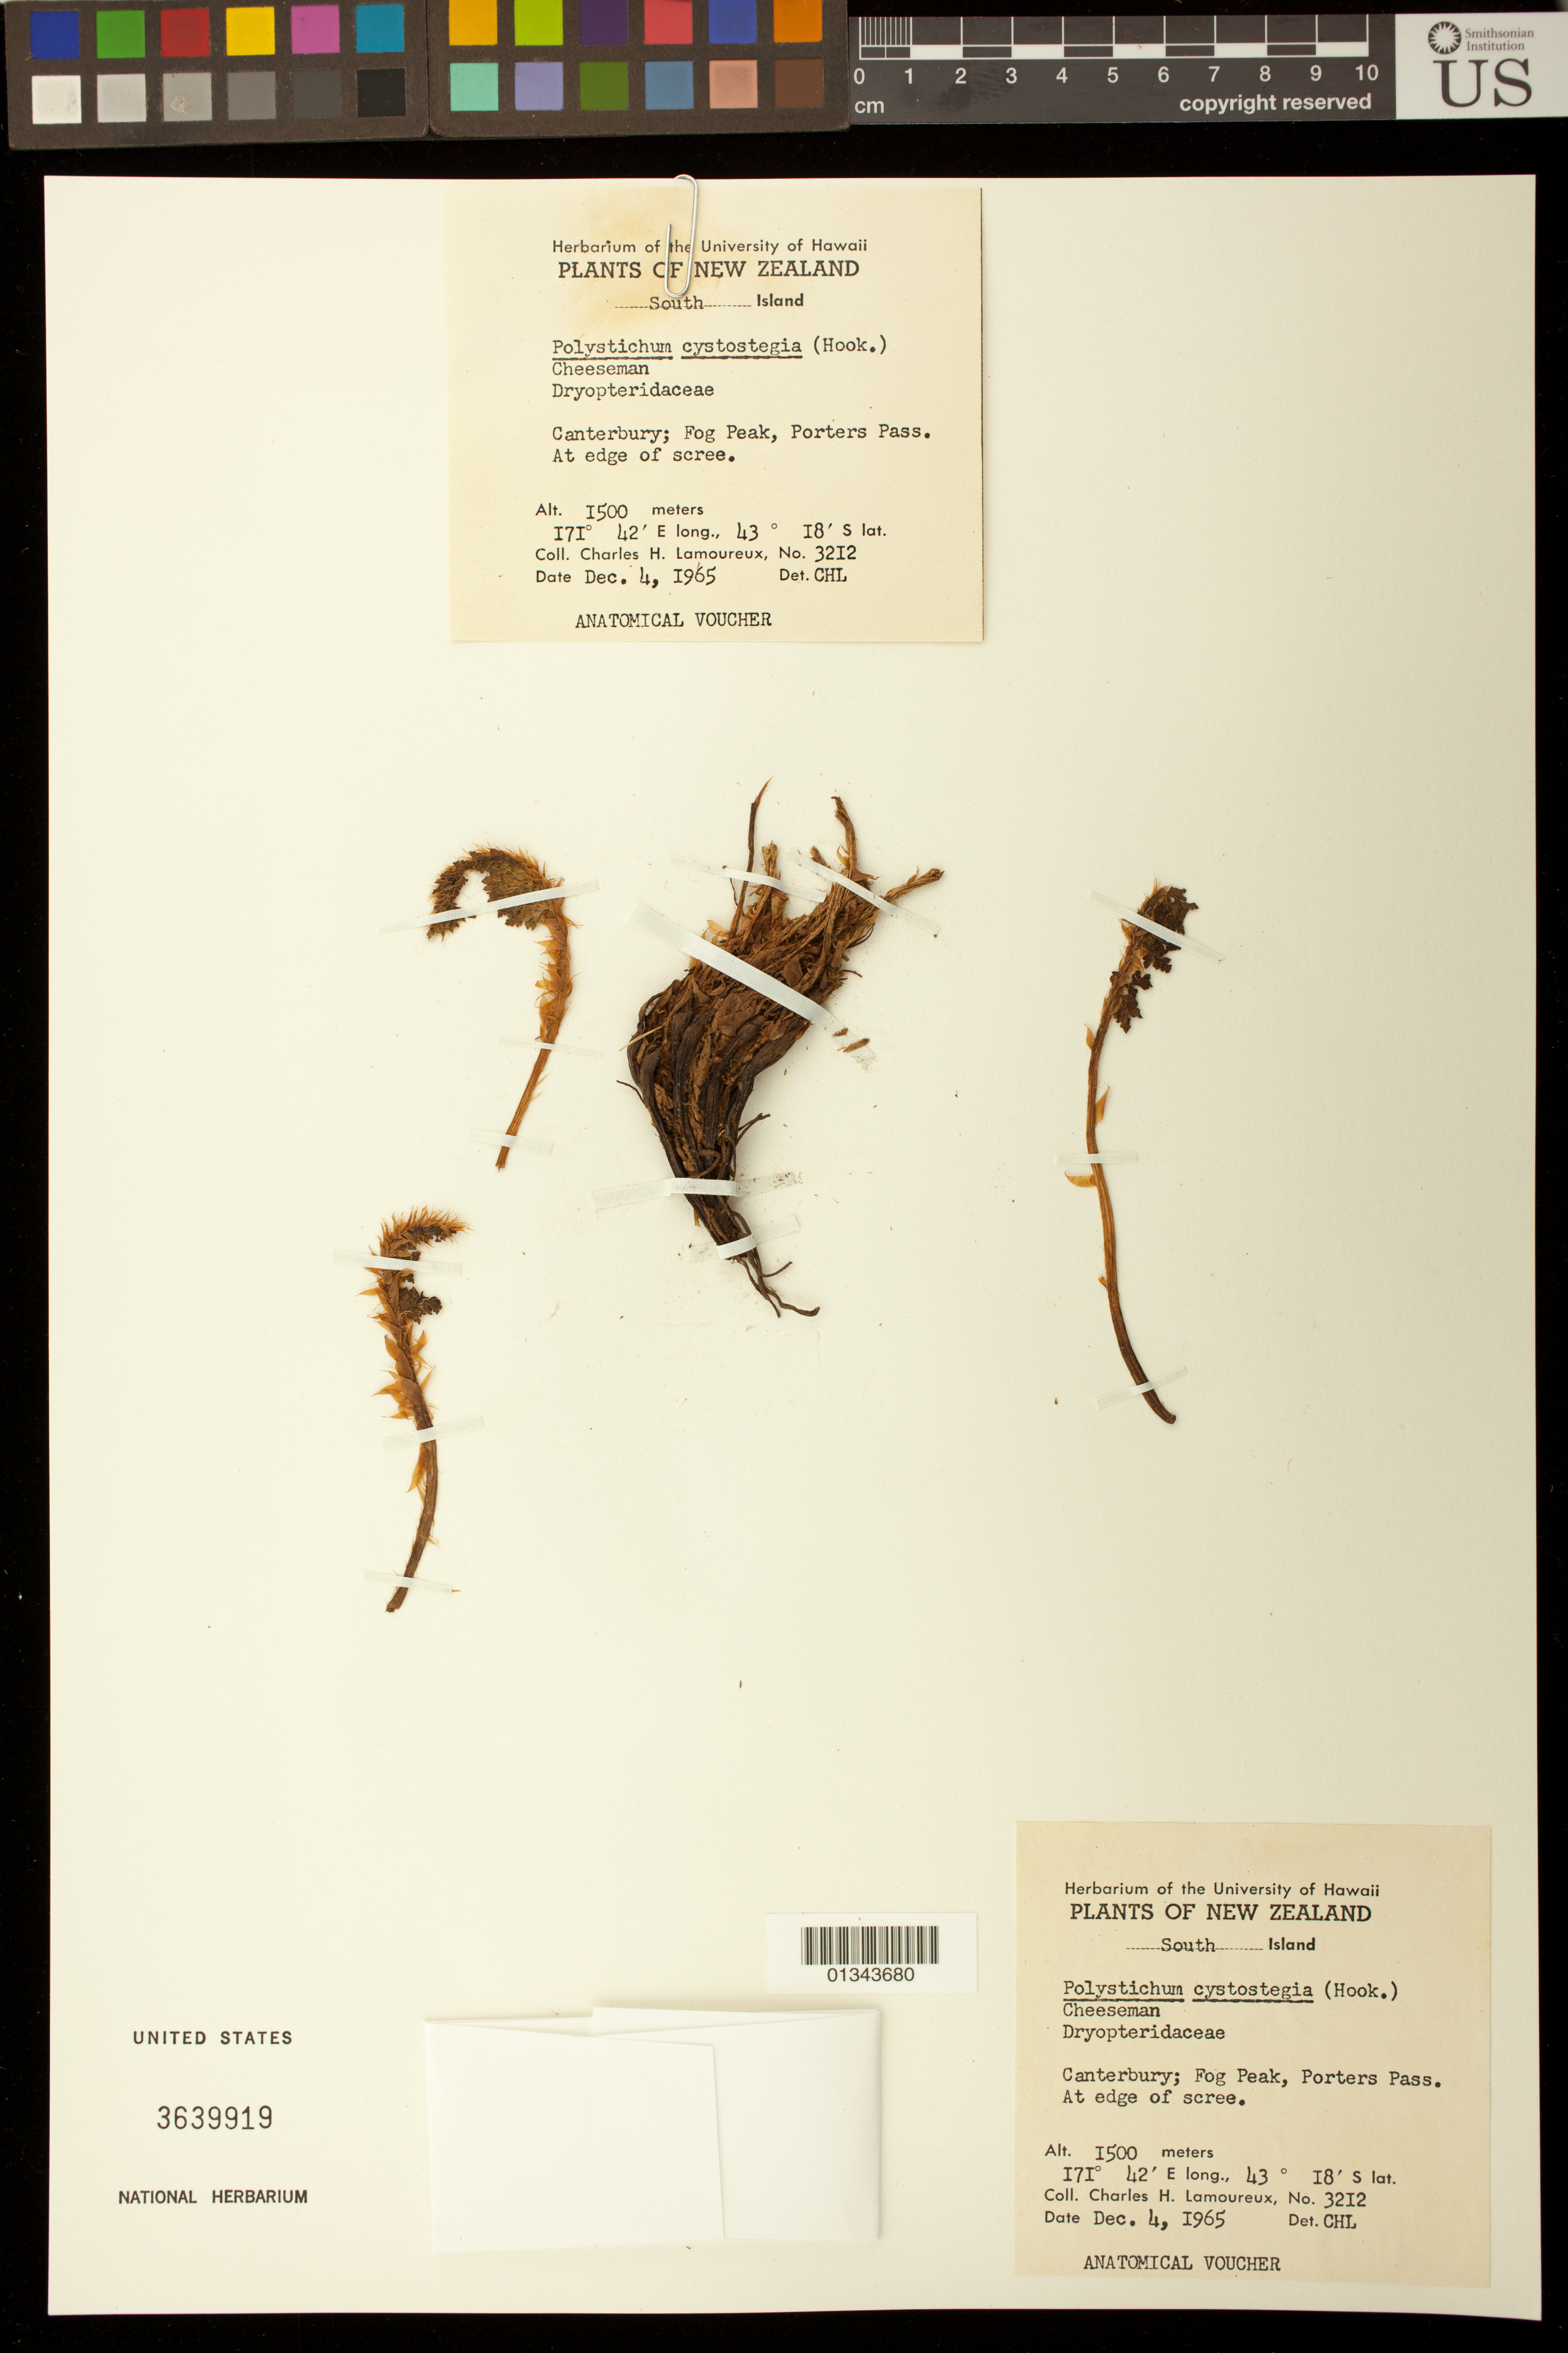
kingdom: Plantae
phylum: Tracheophyta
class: Polypodiopsida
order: Polypodiales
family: Dryopteridaceae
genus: Polystichum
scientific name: Polystichum cystostegia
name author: (Hook.) J.B. Armstr.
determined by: Lamoureux, C. H.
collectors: C. H. Lamoureux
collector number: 3212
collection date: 1965-12-04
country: New Zealand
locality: South Island, Canterbury; Fog peak, Porters Pass.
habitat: At edge of scree.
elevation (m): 1500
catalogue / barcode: US 3639919